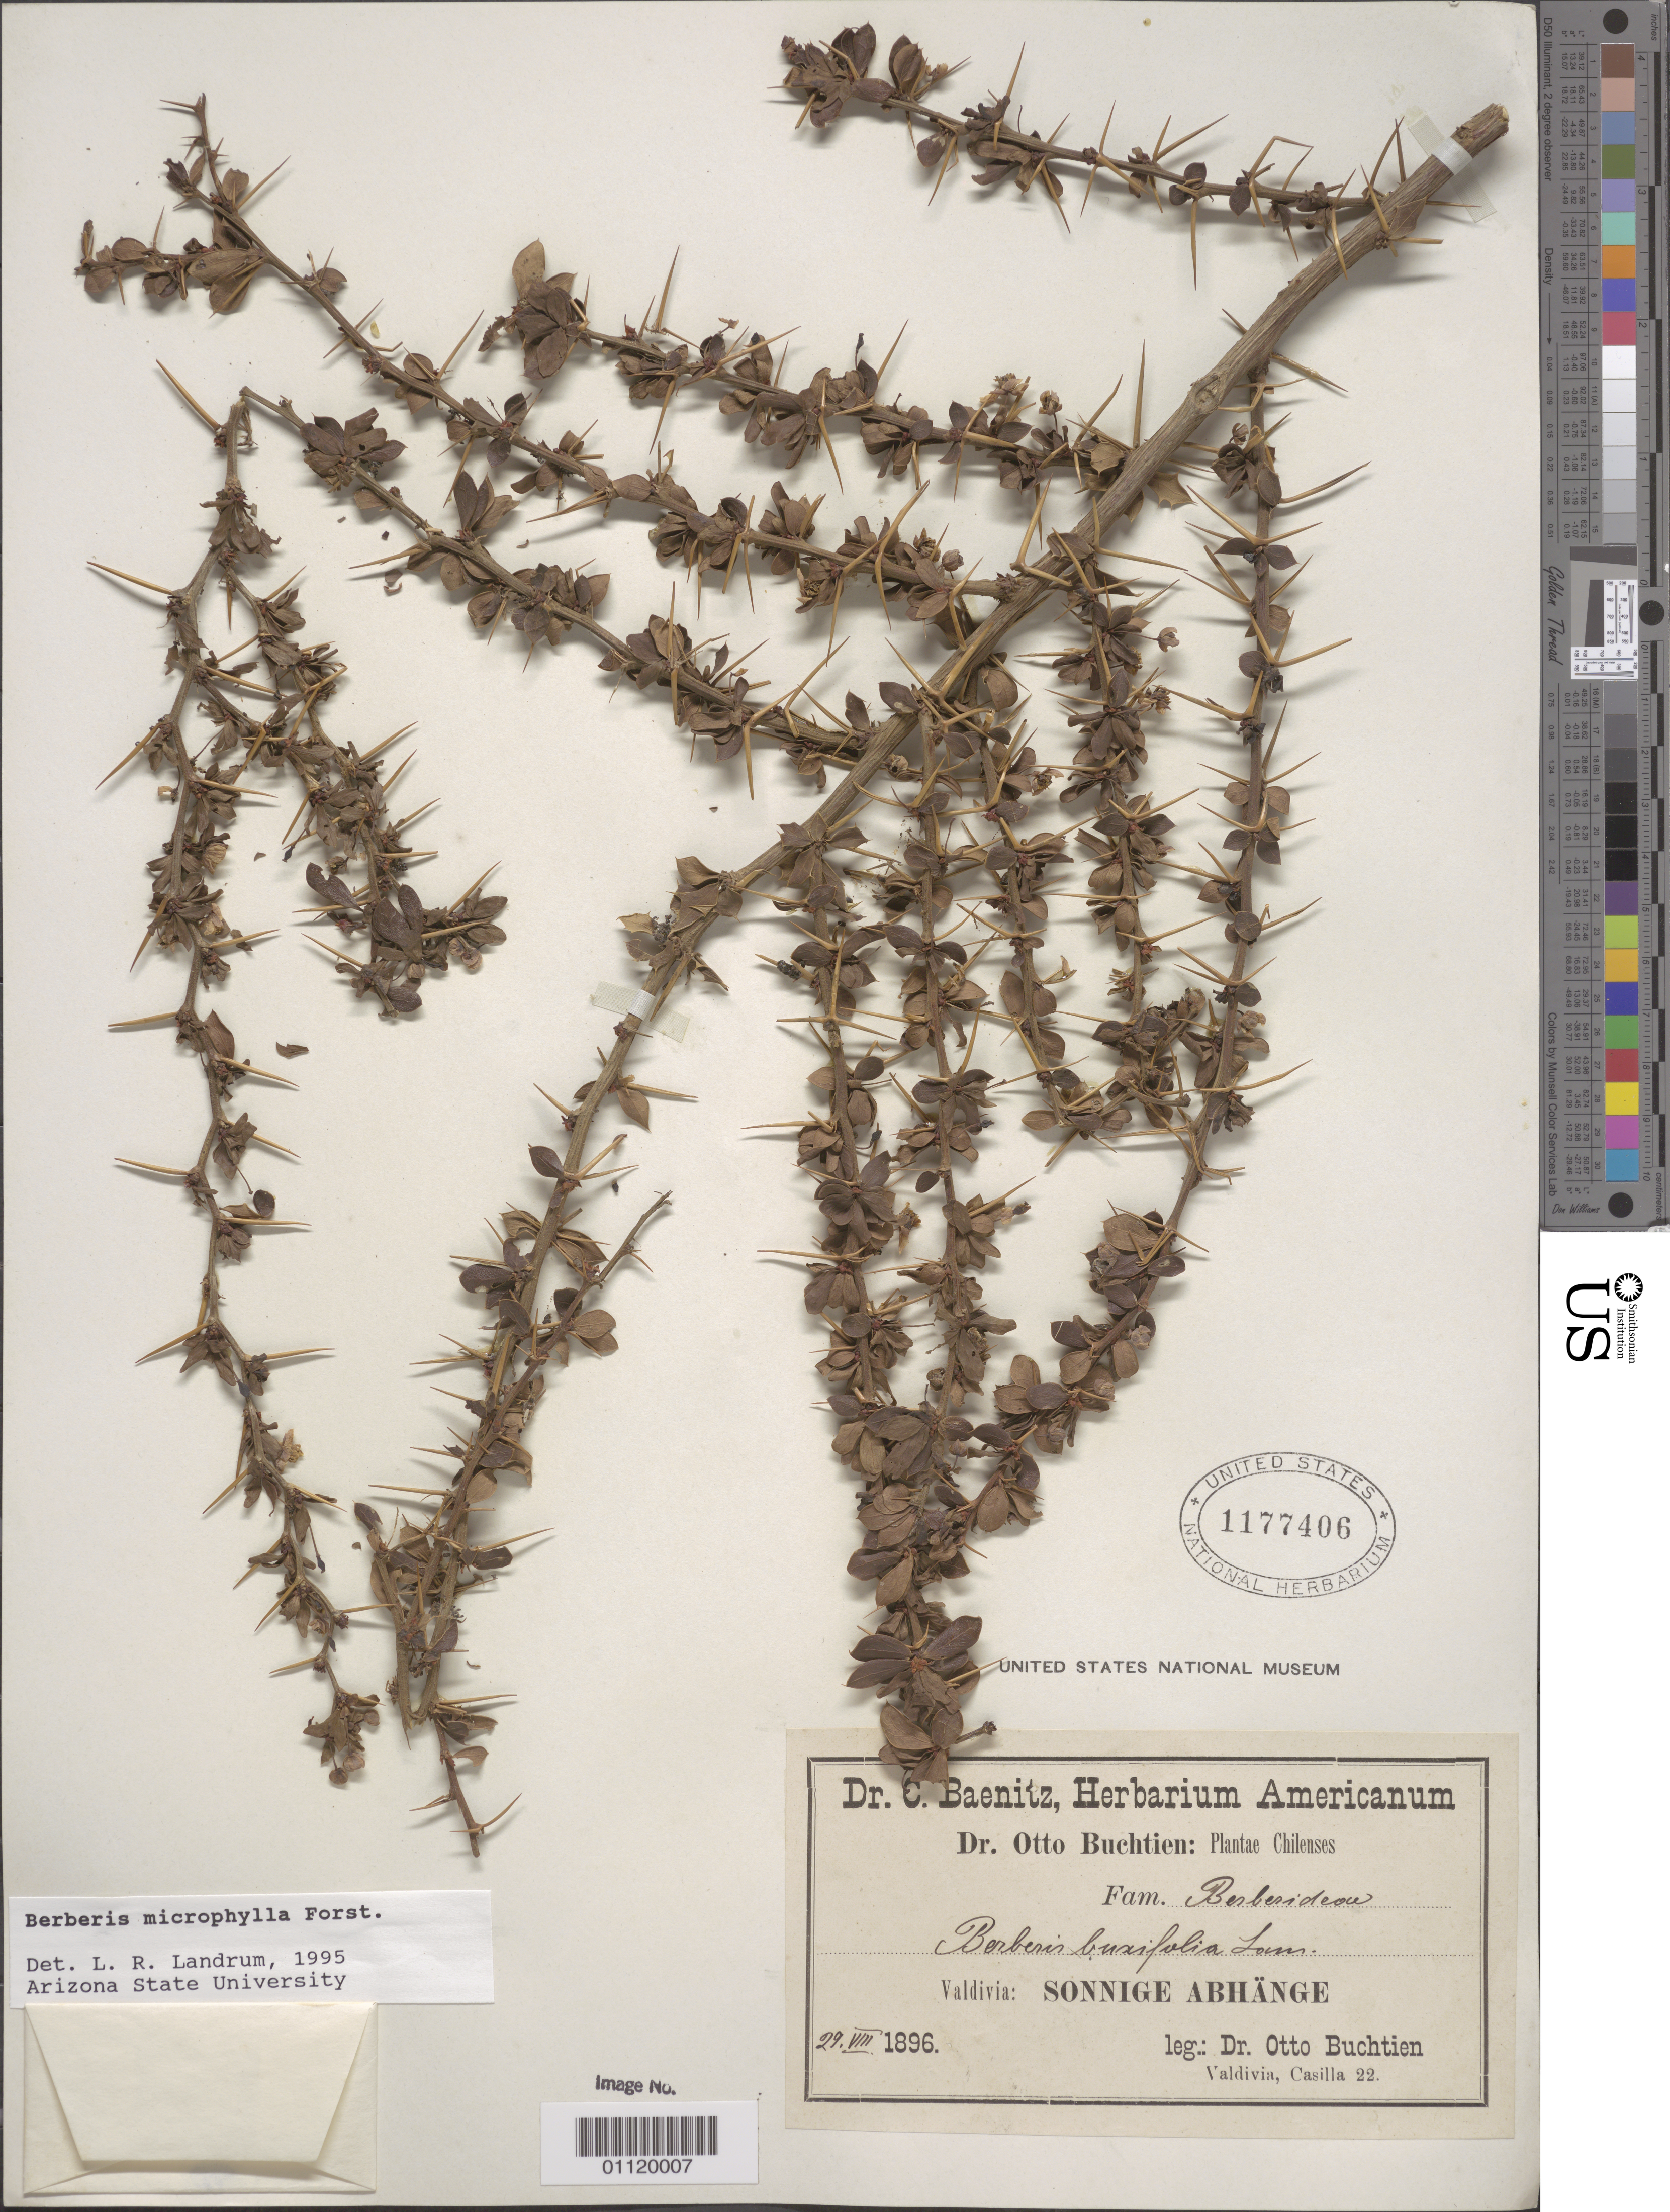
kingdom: Plantae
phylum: Tracheophyta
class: Magnoliopsida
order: Ranunculales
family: Berberidaceae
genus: Berberis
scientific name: Berberis microphylla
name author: G. Forst.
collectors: O. Buchtien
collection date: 1896-08-29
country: Chile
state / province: Los Ríos (XIV)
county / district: Valdivia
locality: Casilla, Valdivia. Sunny riverbed.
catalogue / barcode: US 1177406